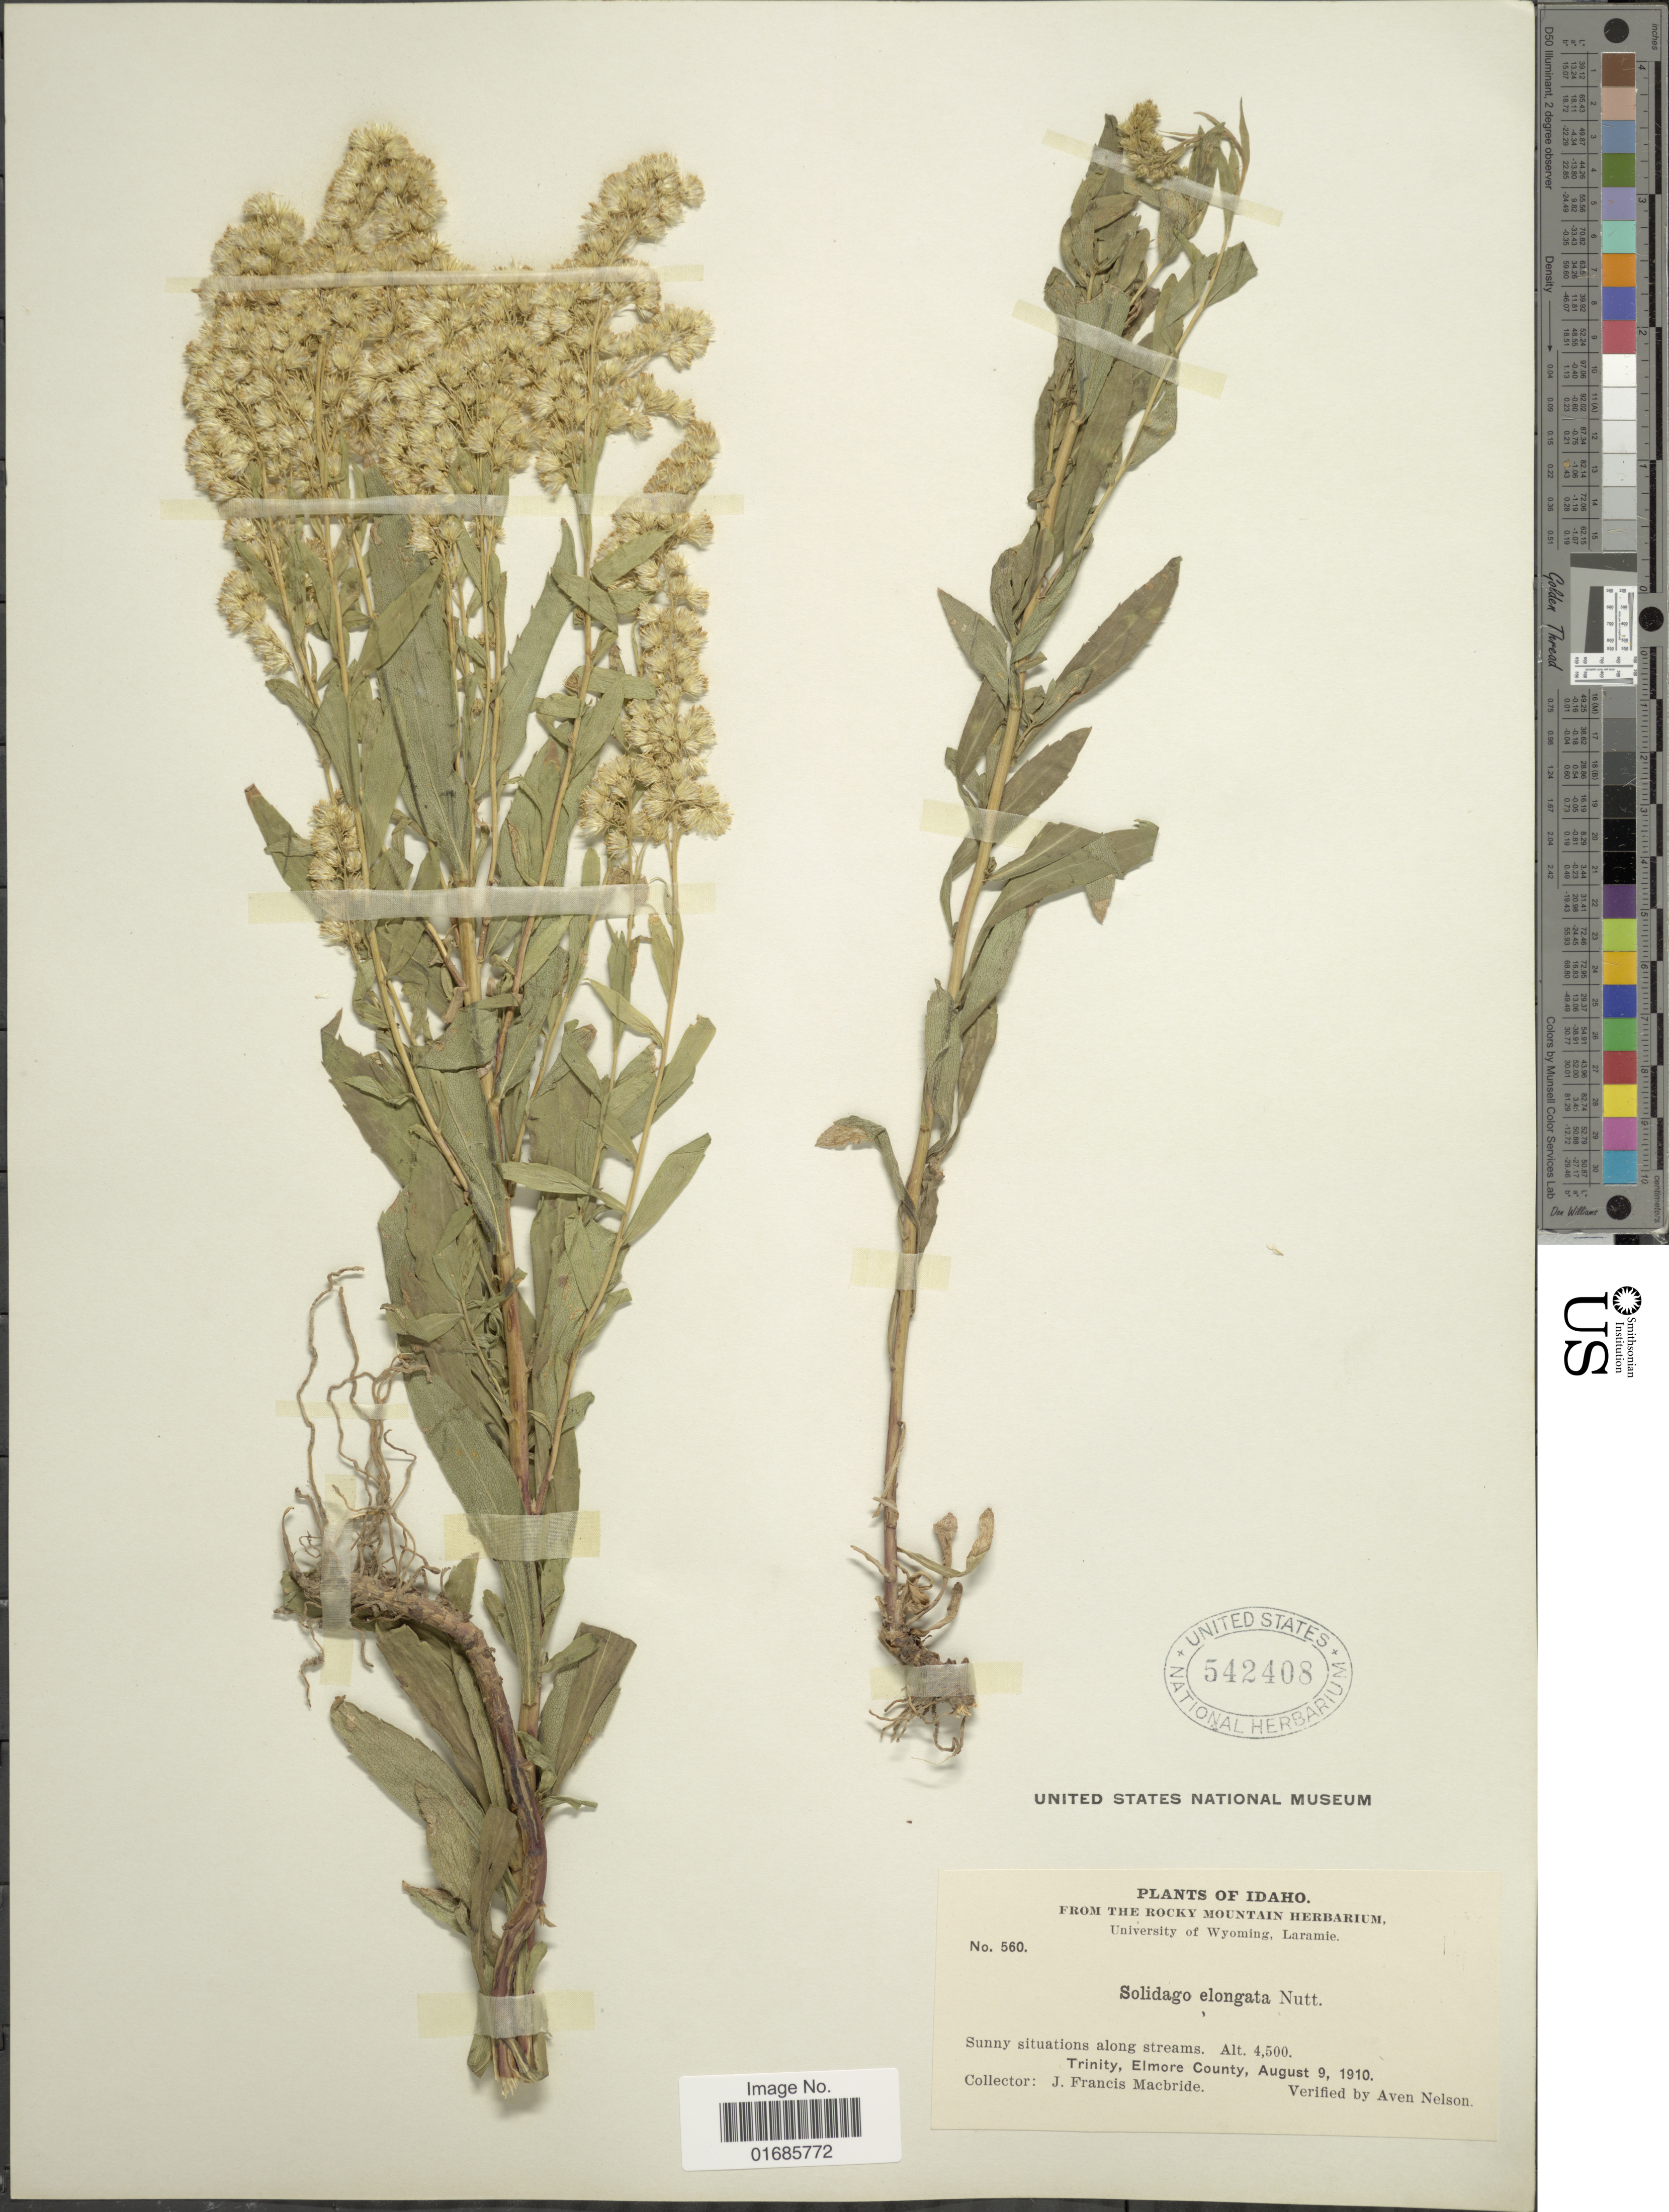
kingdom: Plantae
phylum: Tracheophyta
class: Magnoliopsida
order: Asterales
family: Asteraceae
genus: Solidago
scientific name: Solidago canadensis var. salebrosa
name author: (Piper) M.E. Jones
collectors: J. F. Macbride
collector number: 560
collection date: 1910-08-09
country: United States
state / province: Idaho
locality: Trinity, Elmore County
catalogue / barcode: US 542408